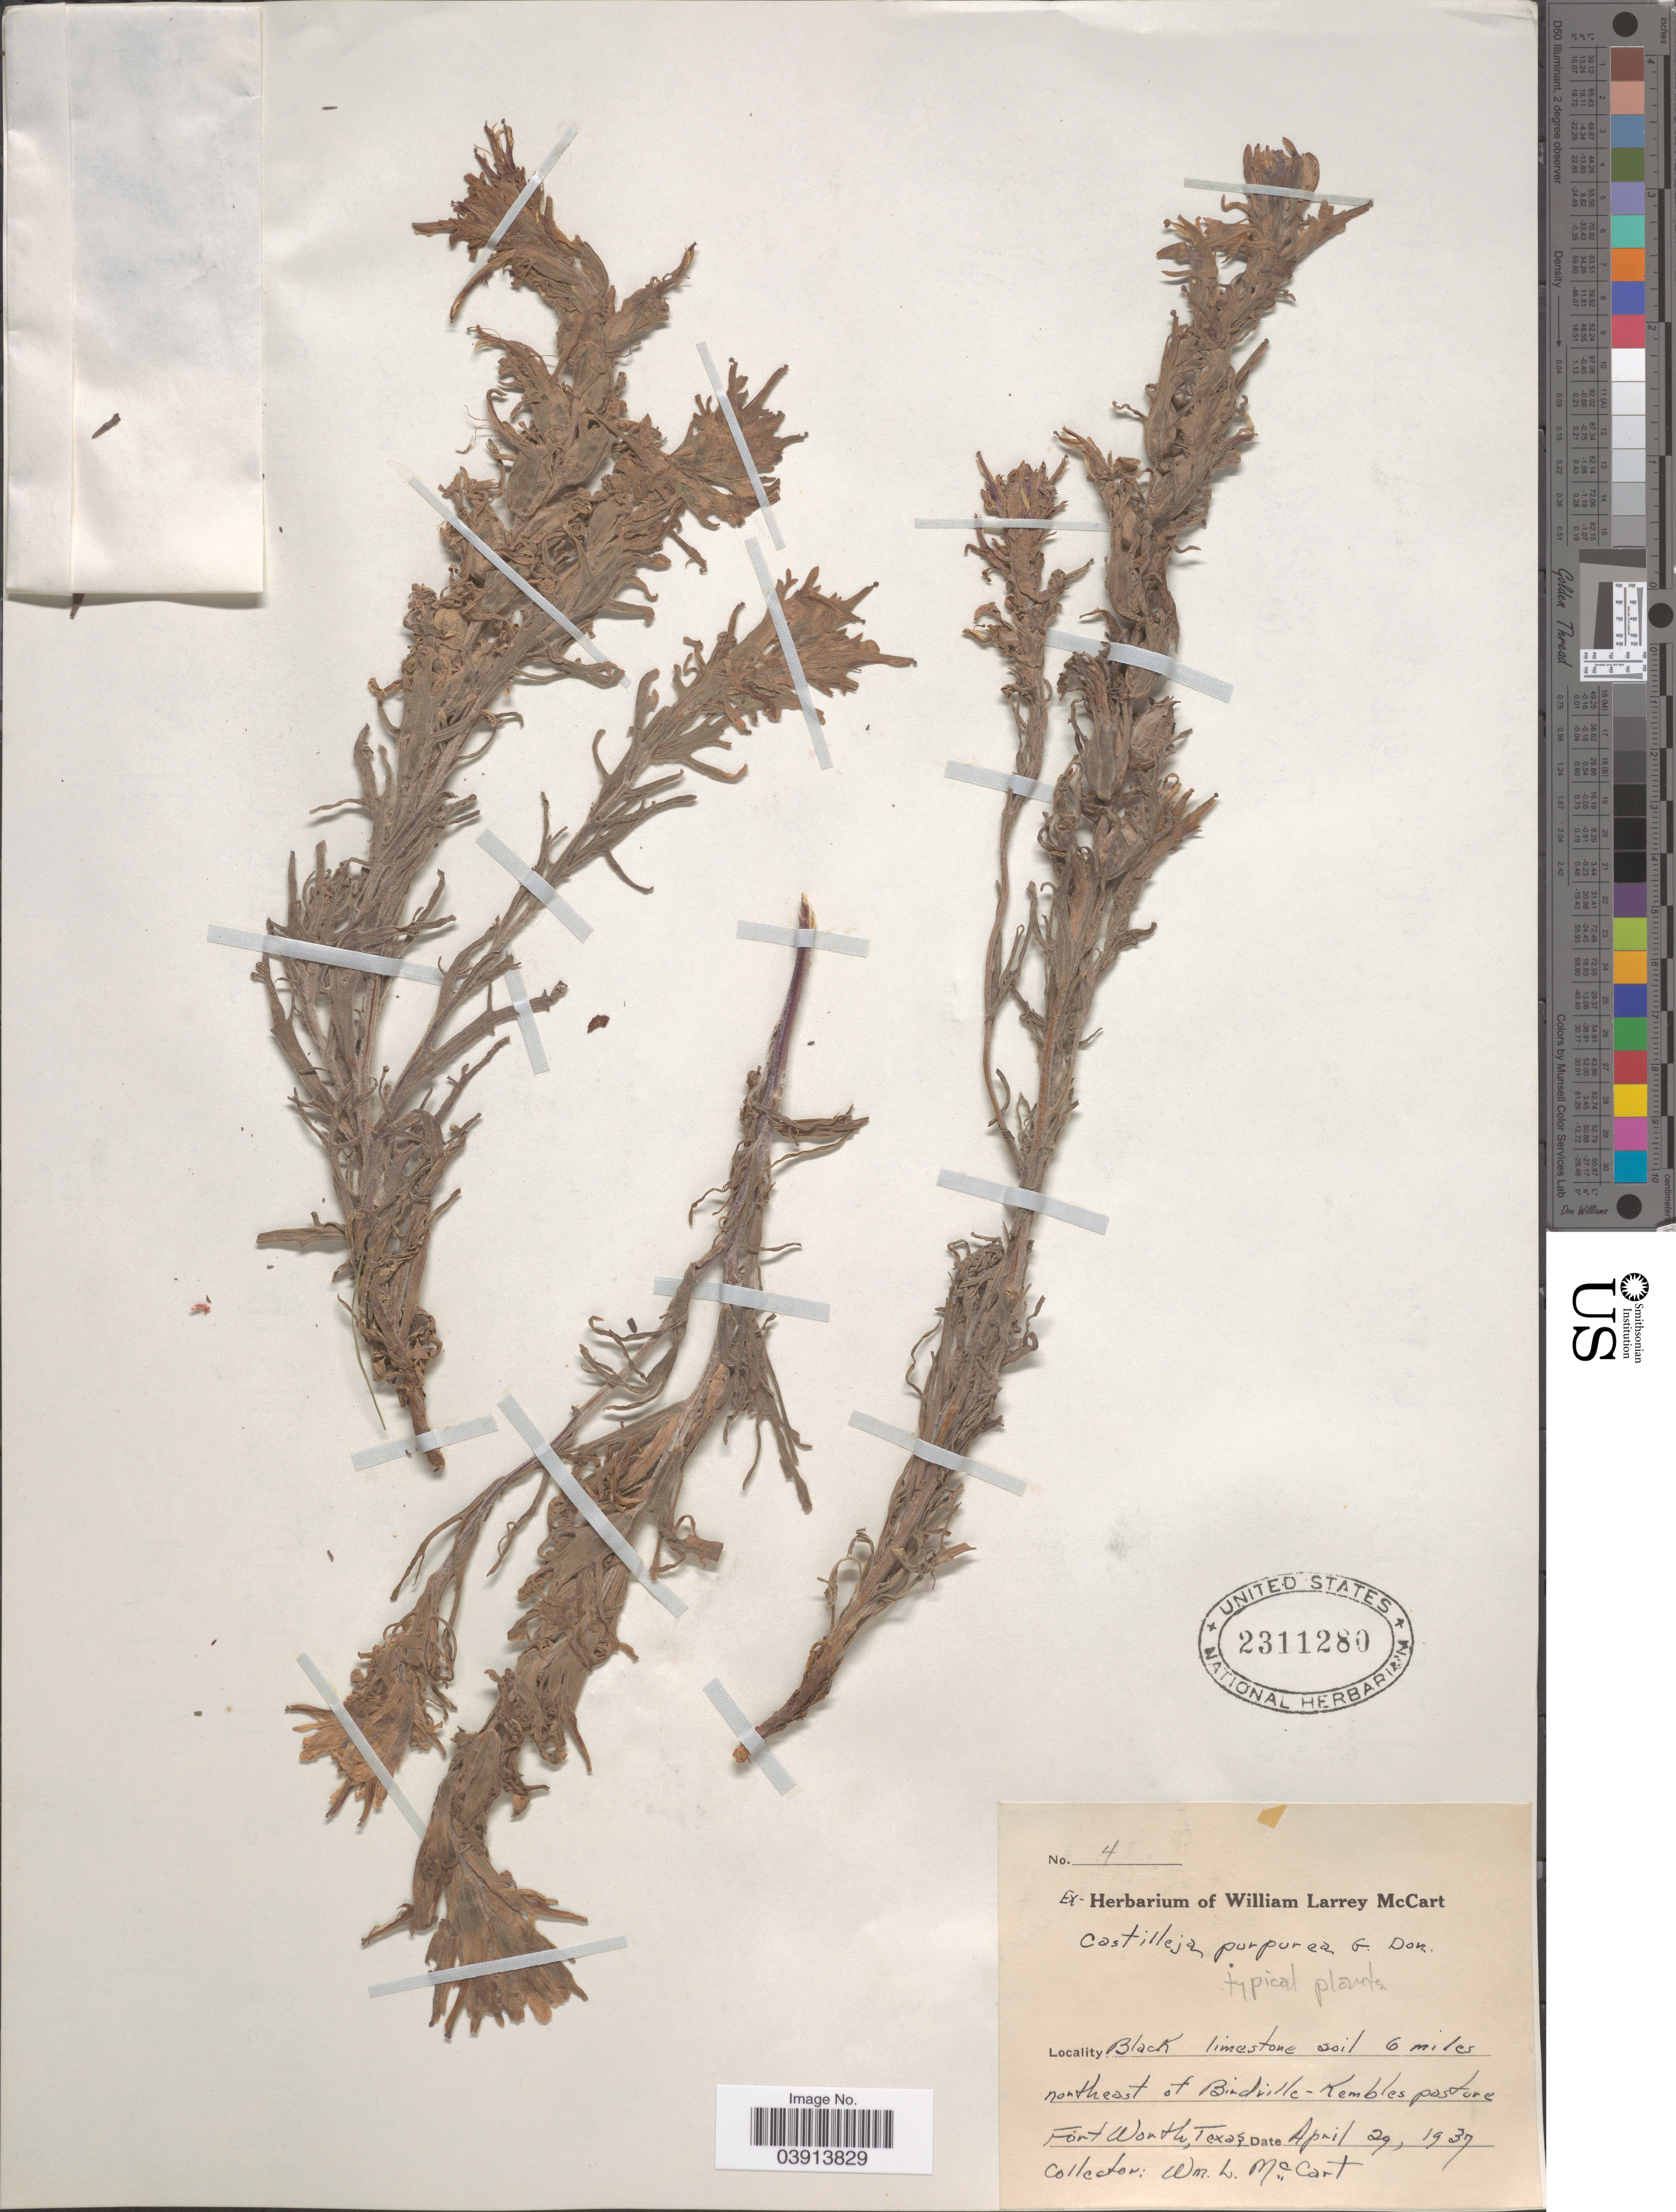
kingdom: Plantae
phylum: Tracheophyta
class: Magnoliopsida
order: Lamiales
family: Orobanchaceae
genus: Castilleja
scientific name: Castilleja purpurea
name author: (Nutt.) G. Don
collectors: W. McCart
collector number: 4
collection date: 1937-04-29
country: United States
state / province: Texas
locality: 6 miles northeast of Birdville - Kembles pasture Fort Worth.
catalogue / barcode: US 2311280